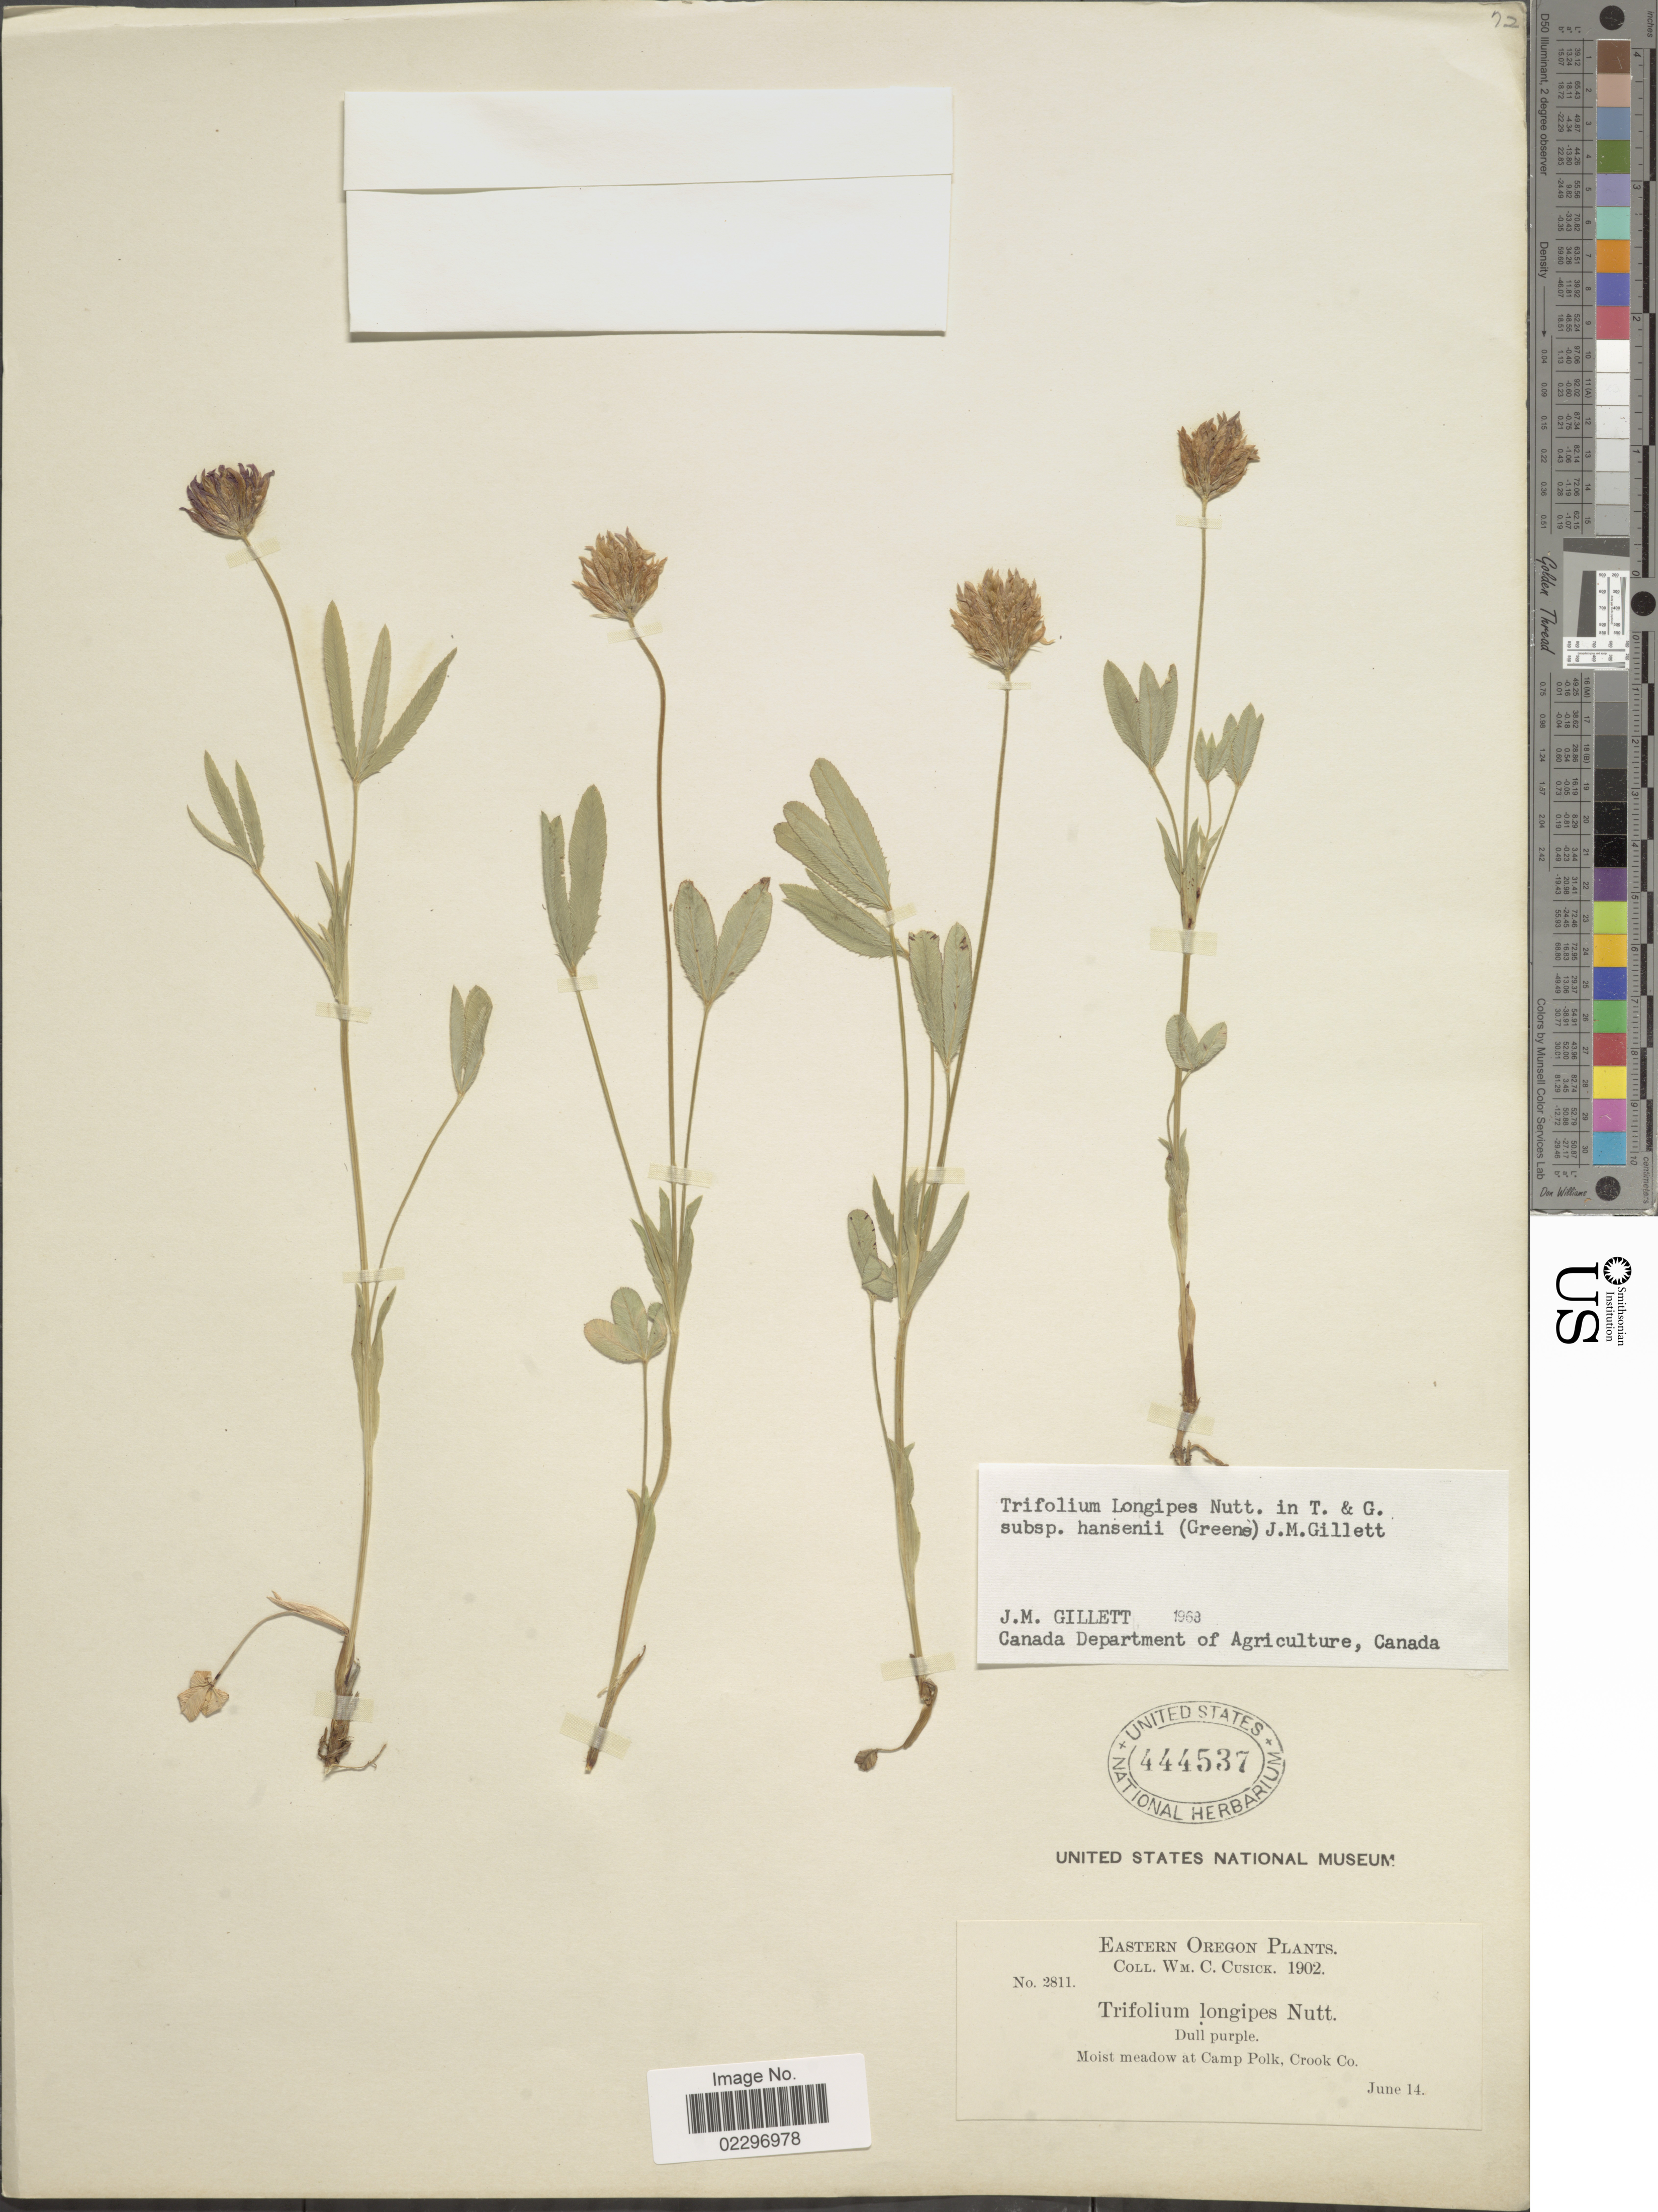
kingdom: Plantae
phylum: Tracheophyta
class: Magnoliopsida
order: Fabales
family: Fabaceae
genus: Trifolium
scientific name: Trifolium longipes subsp. hansenii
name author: (Greene) J.M. Gillett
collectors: W. C. Cusick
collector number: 2811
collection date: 1902-06-14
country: United States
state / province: Oregon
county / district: Crook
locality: Eastern Oregon, Dull purple, Moist meadow at Camp Polk, Crook Co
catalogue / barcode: US 444537